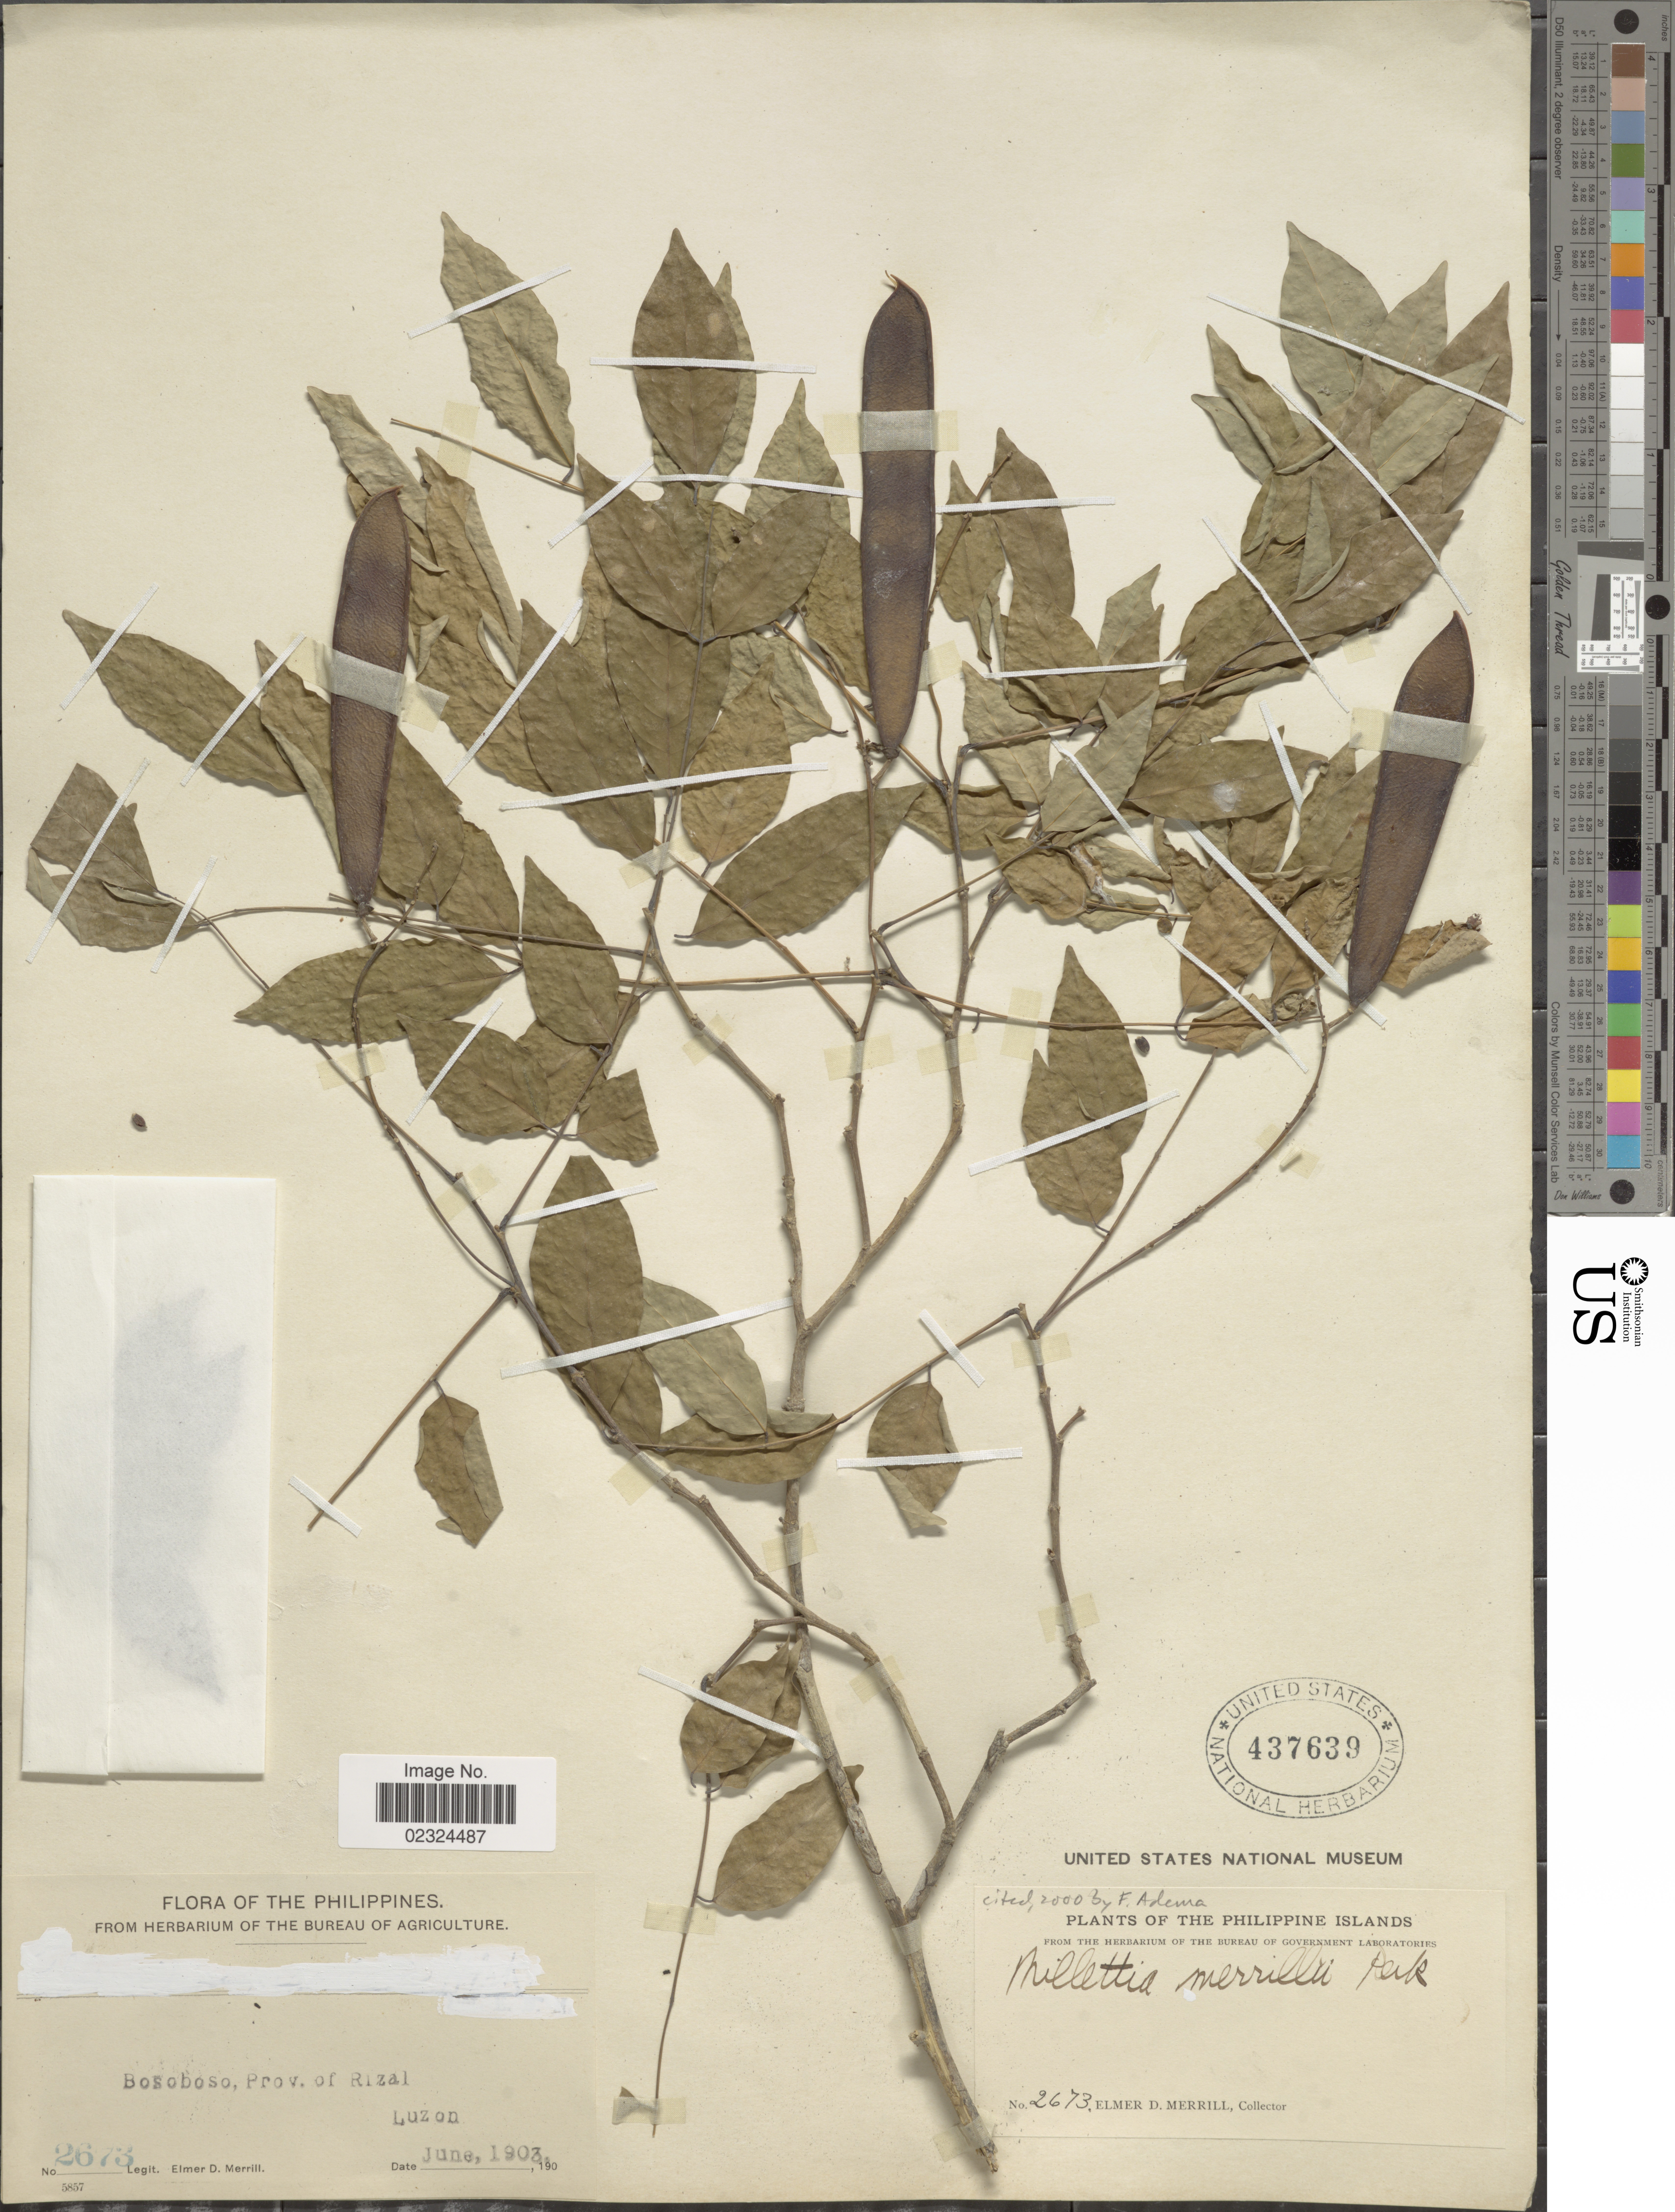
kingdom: Plantae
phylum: Tracheophyta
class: Magnoliopsida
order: Fabales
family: Fabaceae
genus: Millettia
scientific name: Millettia merrillii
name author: Perkins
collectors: E. D. Merrill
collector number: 2673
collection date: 1903-06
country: Philippines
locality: Bosoboso, Prov. of Rizal. Luzon. Philippine Islands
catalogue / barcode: US 437639